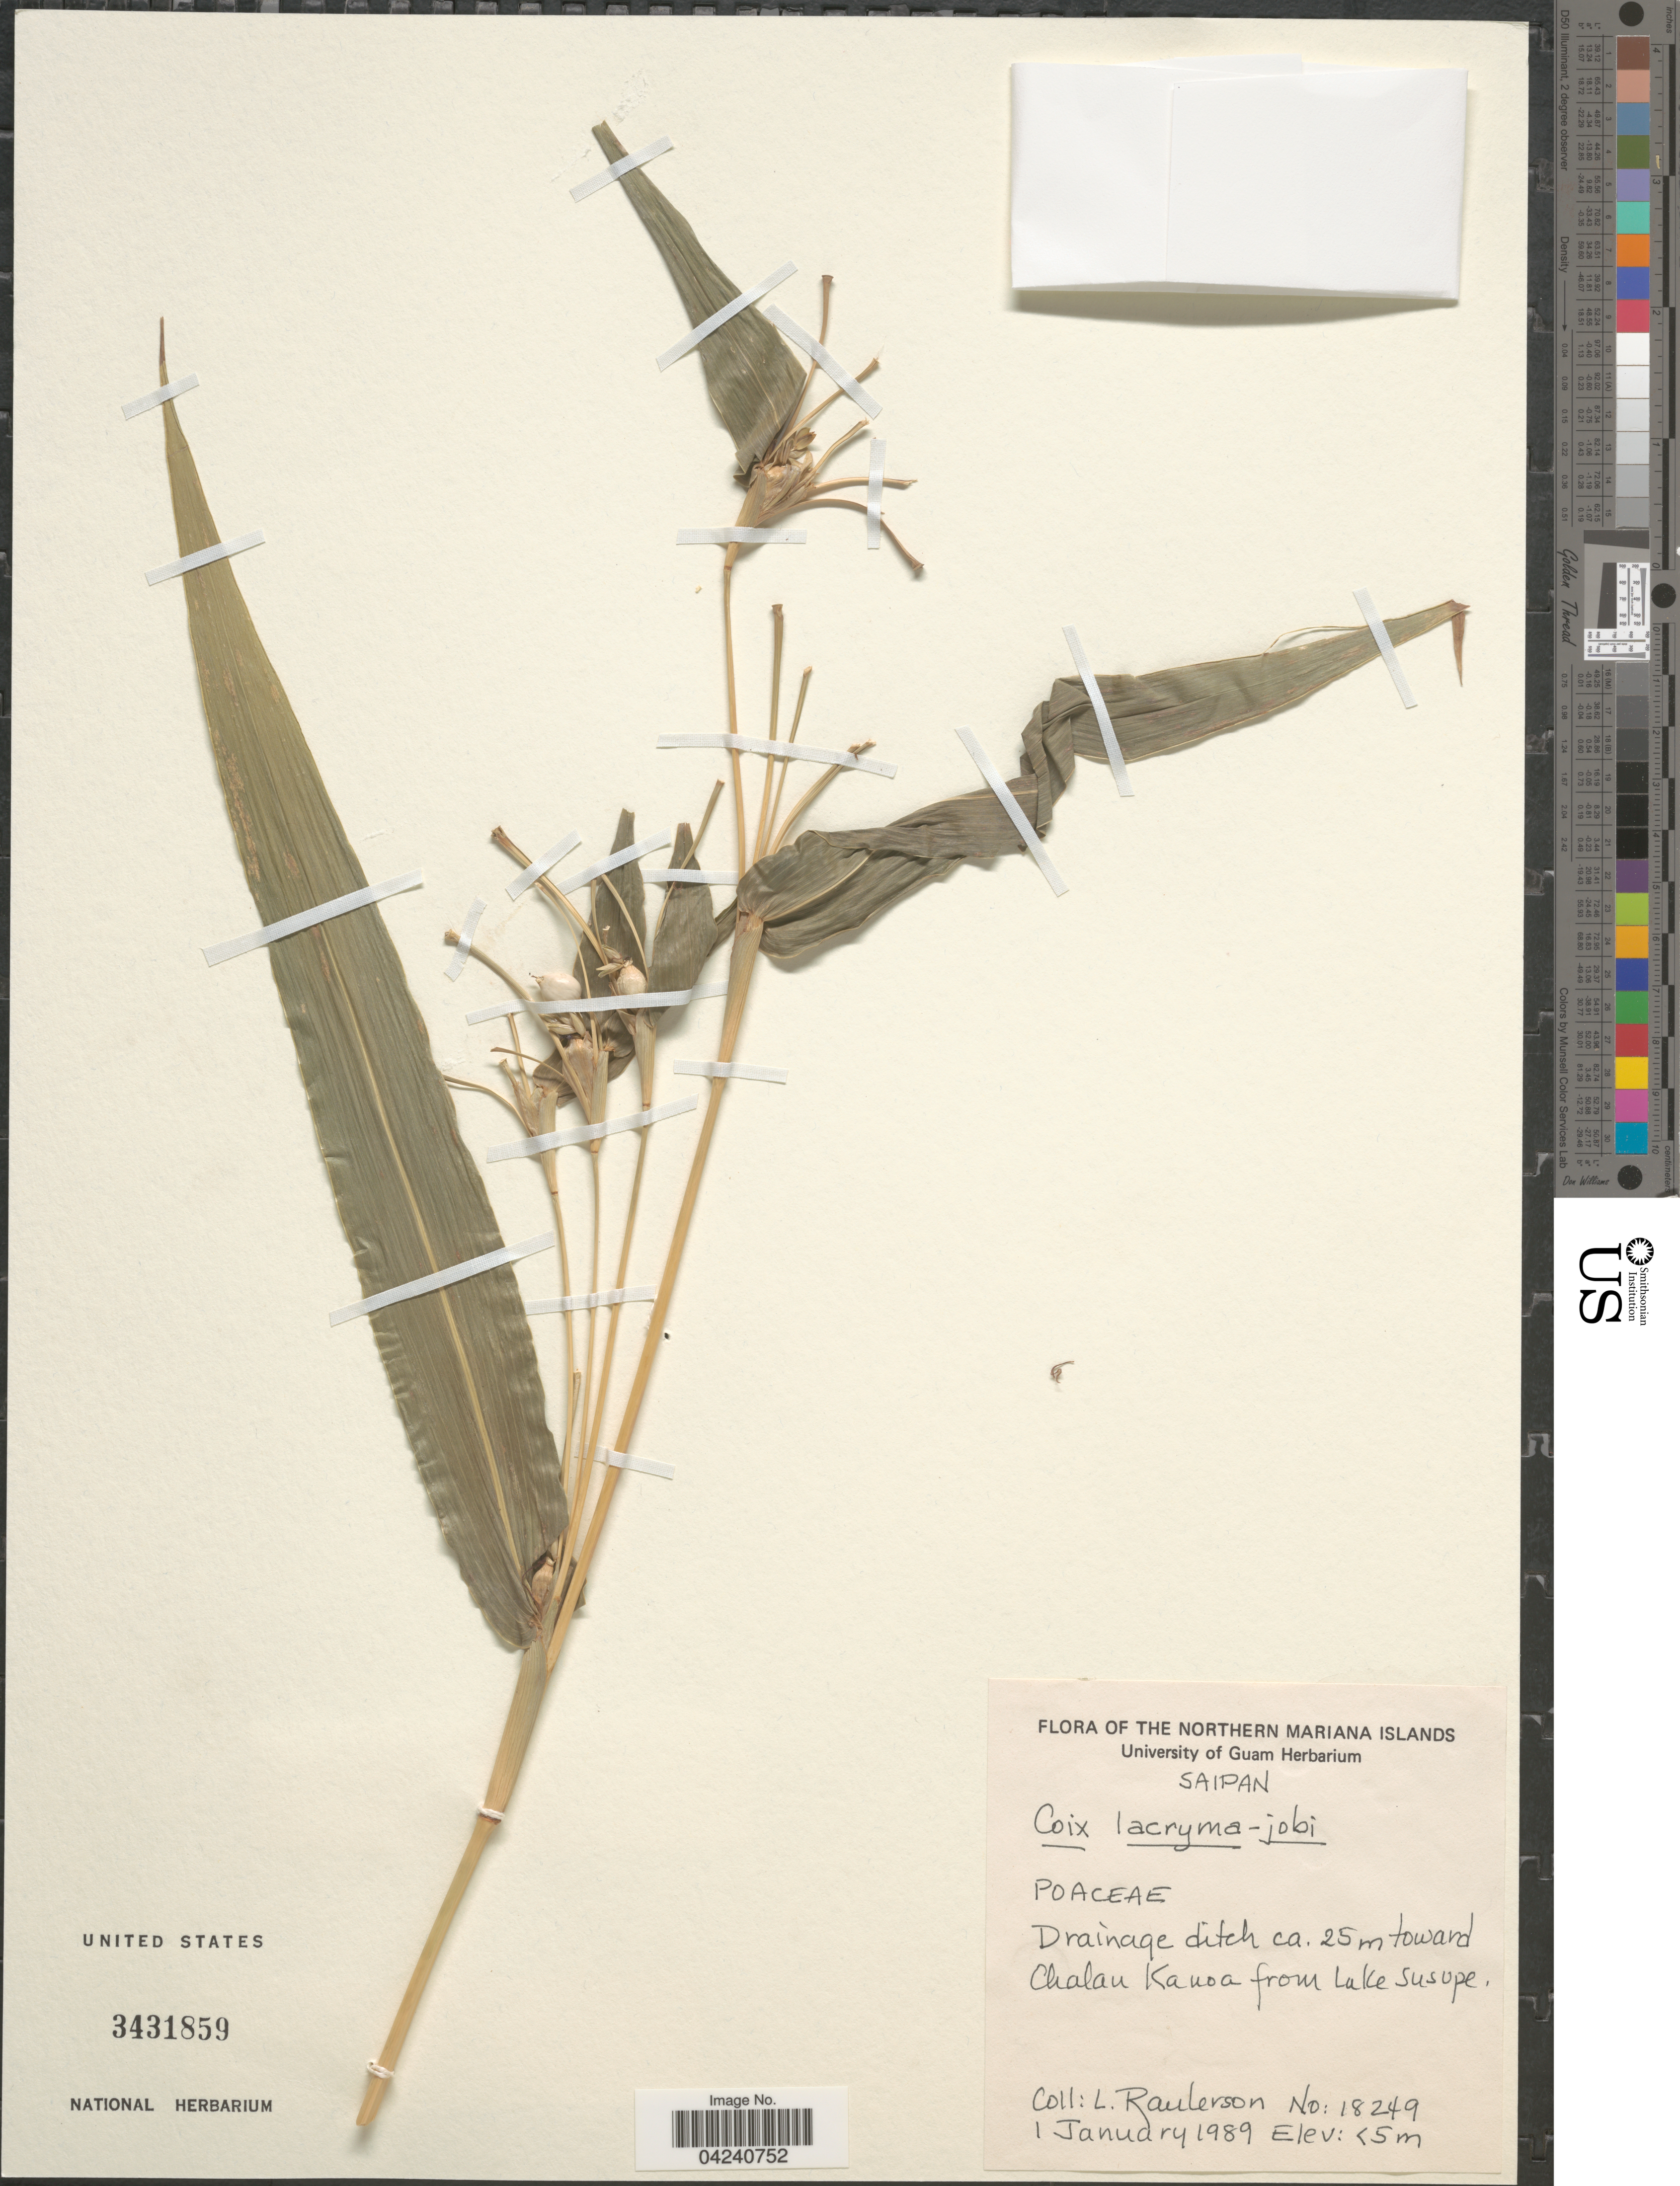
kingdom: Plantae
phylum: Tracheophyta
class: Liliopsida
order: Poales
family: Poaceae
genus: Coix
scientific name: Coix lacryma-jobi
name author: L.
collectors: L. Raulerson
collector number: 18249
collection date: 1989-01-01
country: Northern Mariana Islands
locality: Saipan. Drainage batch ca. 25 m. toward Chalau Kanao from Lake Susupe.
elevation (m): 5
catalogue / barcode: US 3431859